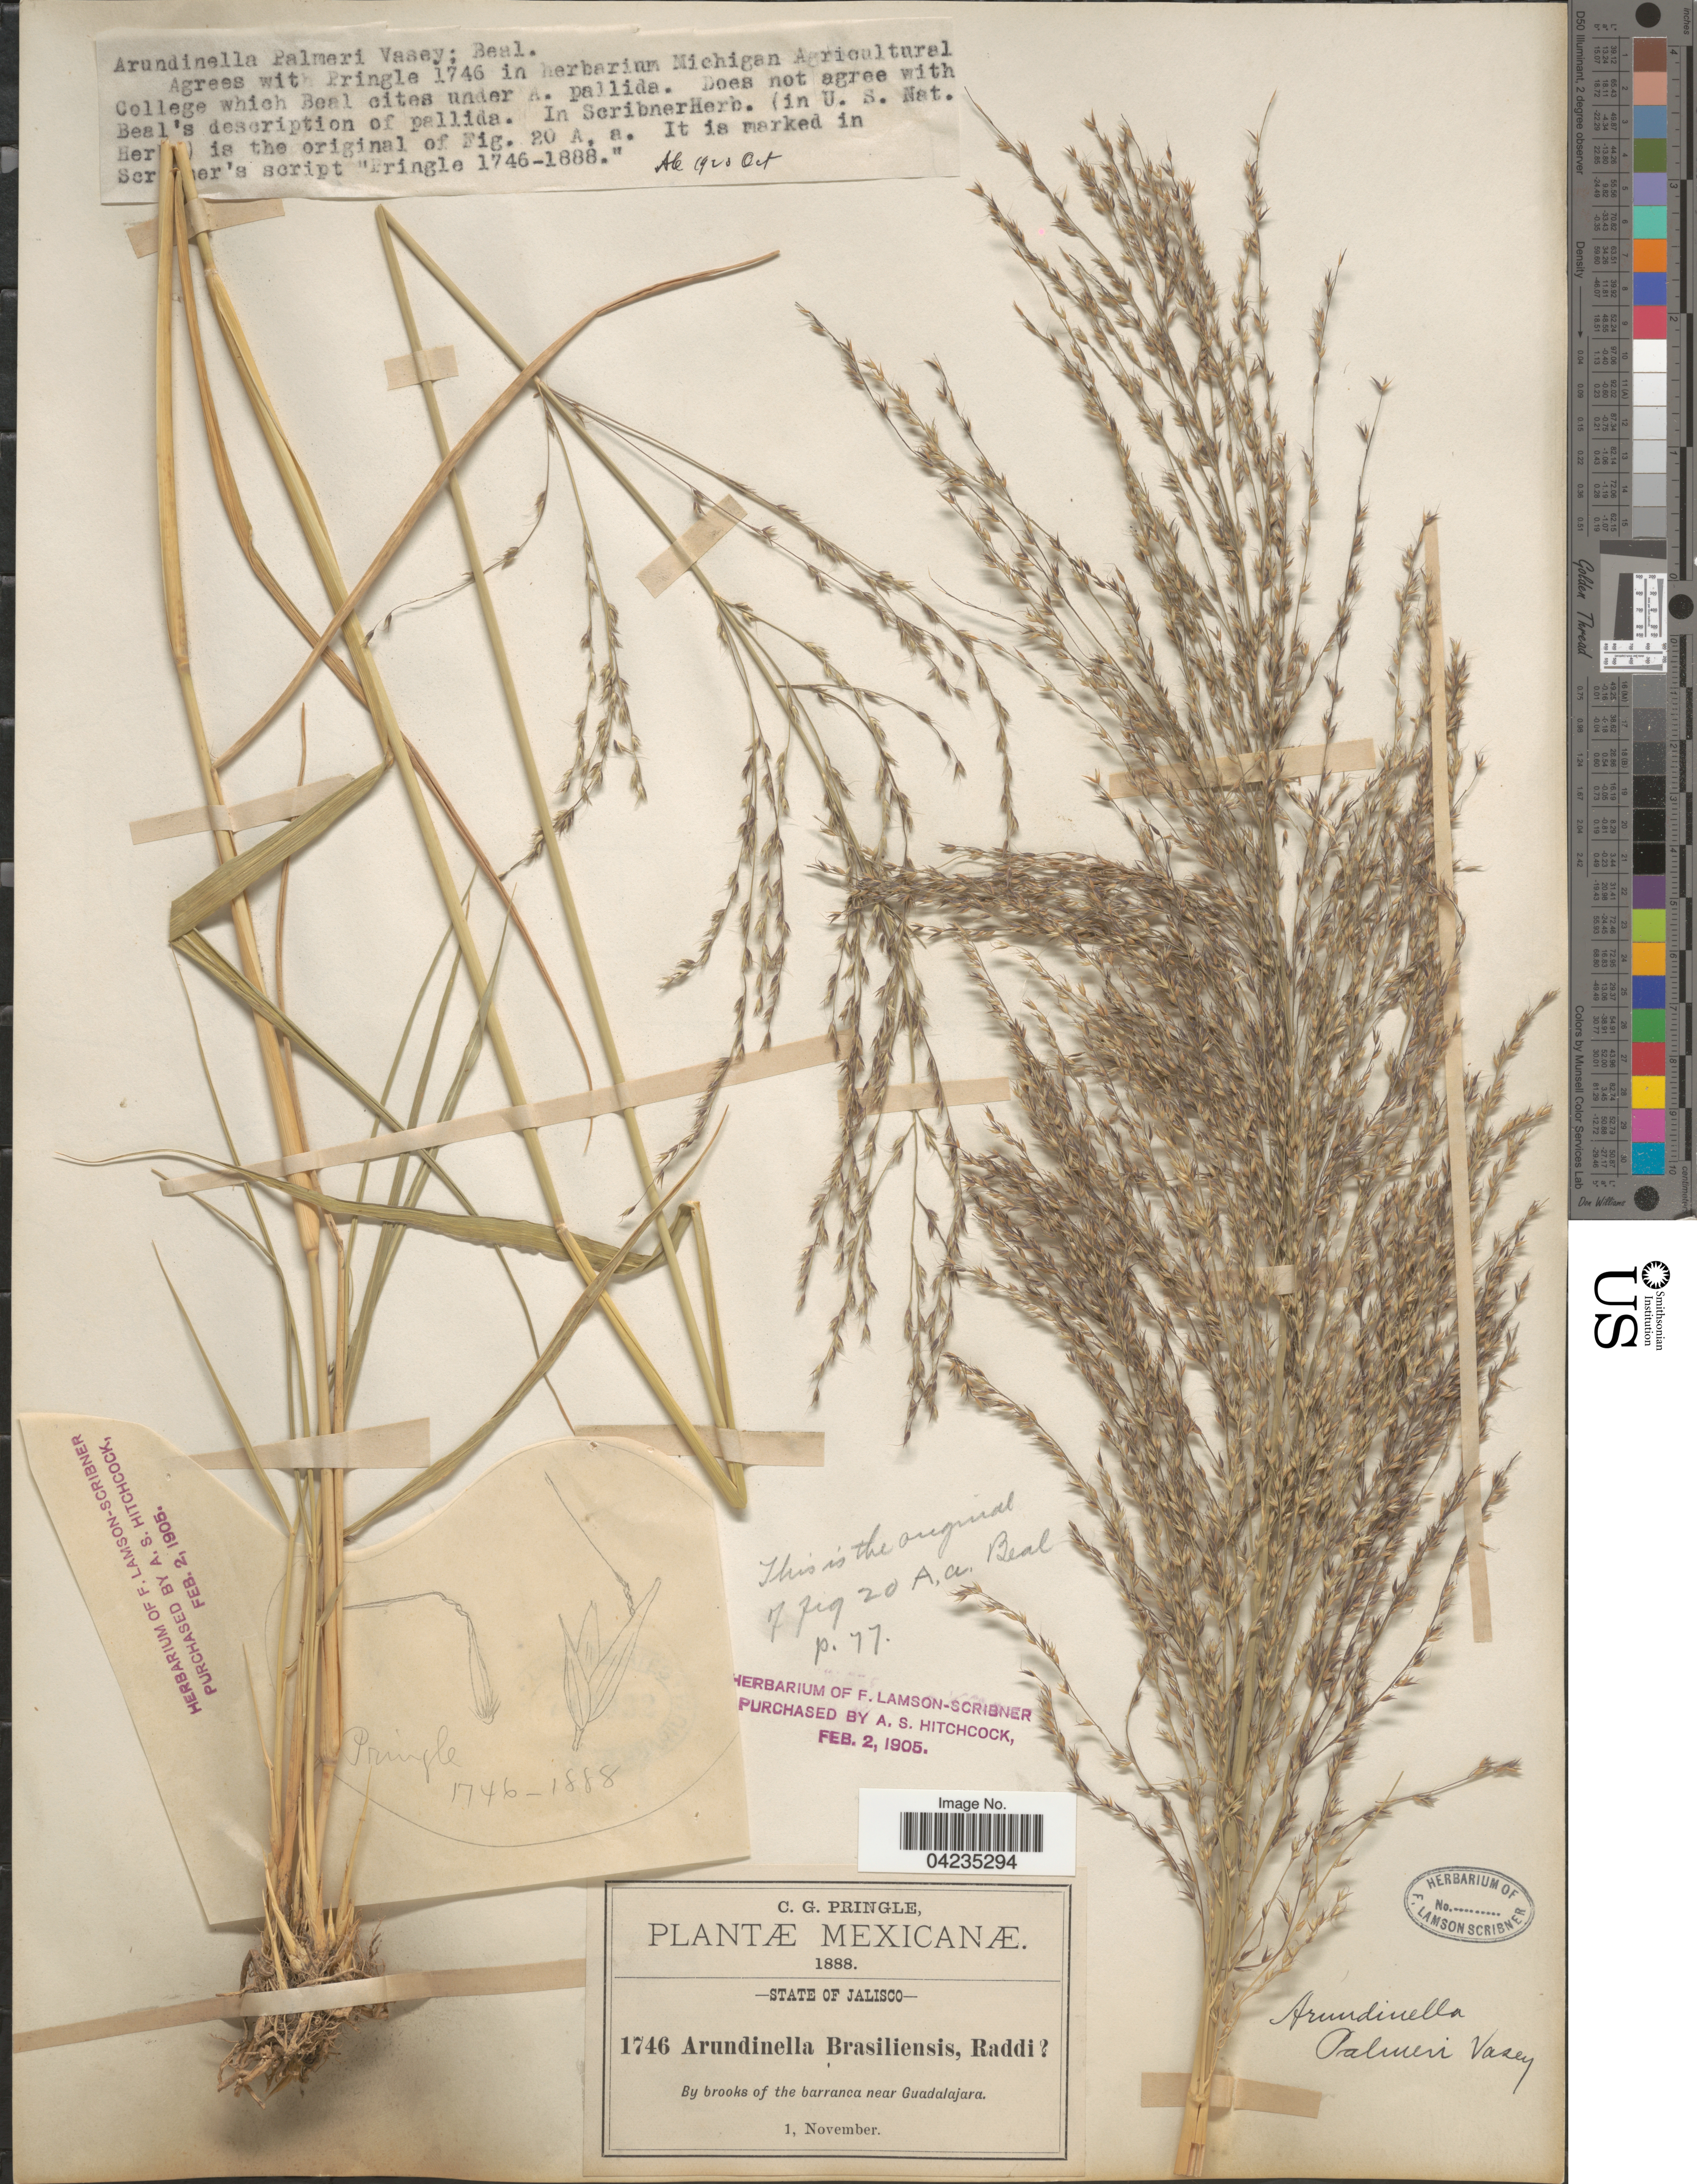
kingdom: Plantae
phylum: Tracheophyta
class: Liliopsida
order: Poales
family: Poaceae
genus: Arundinella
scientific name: Arundinella hispida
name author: (Humb. & Bonpl. ex Willd.) Kuntze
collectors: C. G. Pringle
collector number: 1746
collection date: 1888-11-01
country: Mexico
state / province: Jalisco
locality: By brooks of the barranca near Guadalajara.